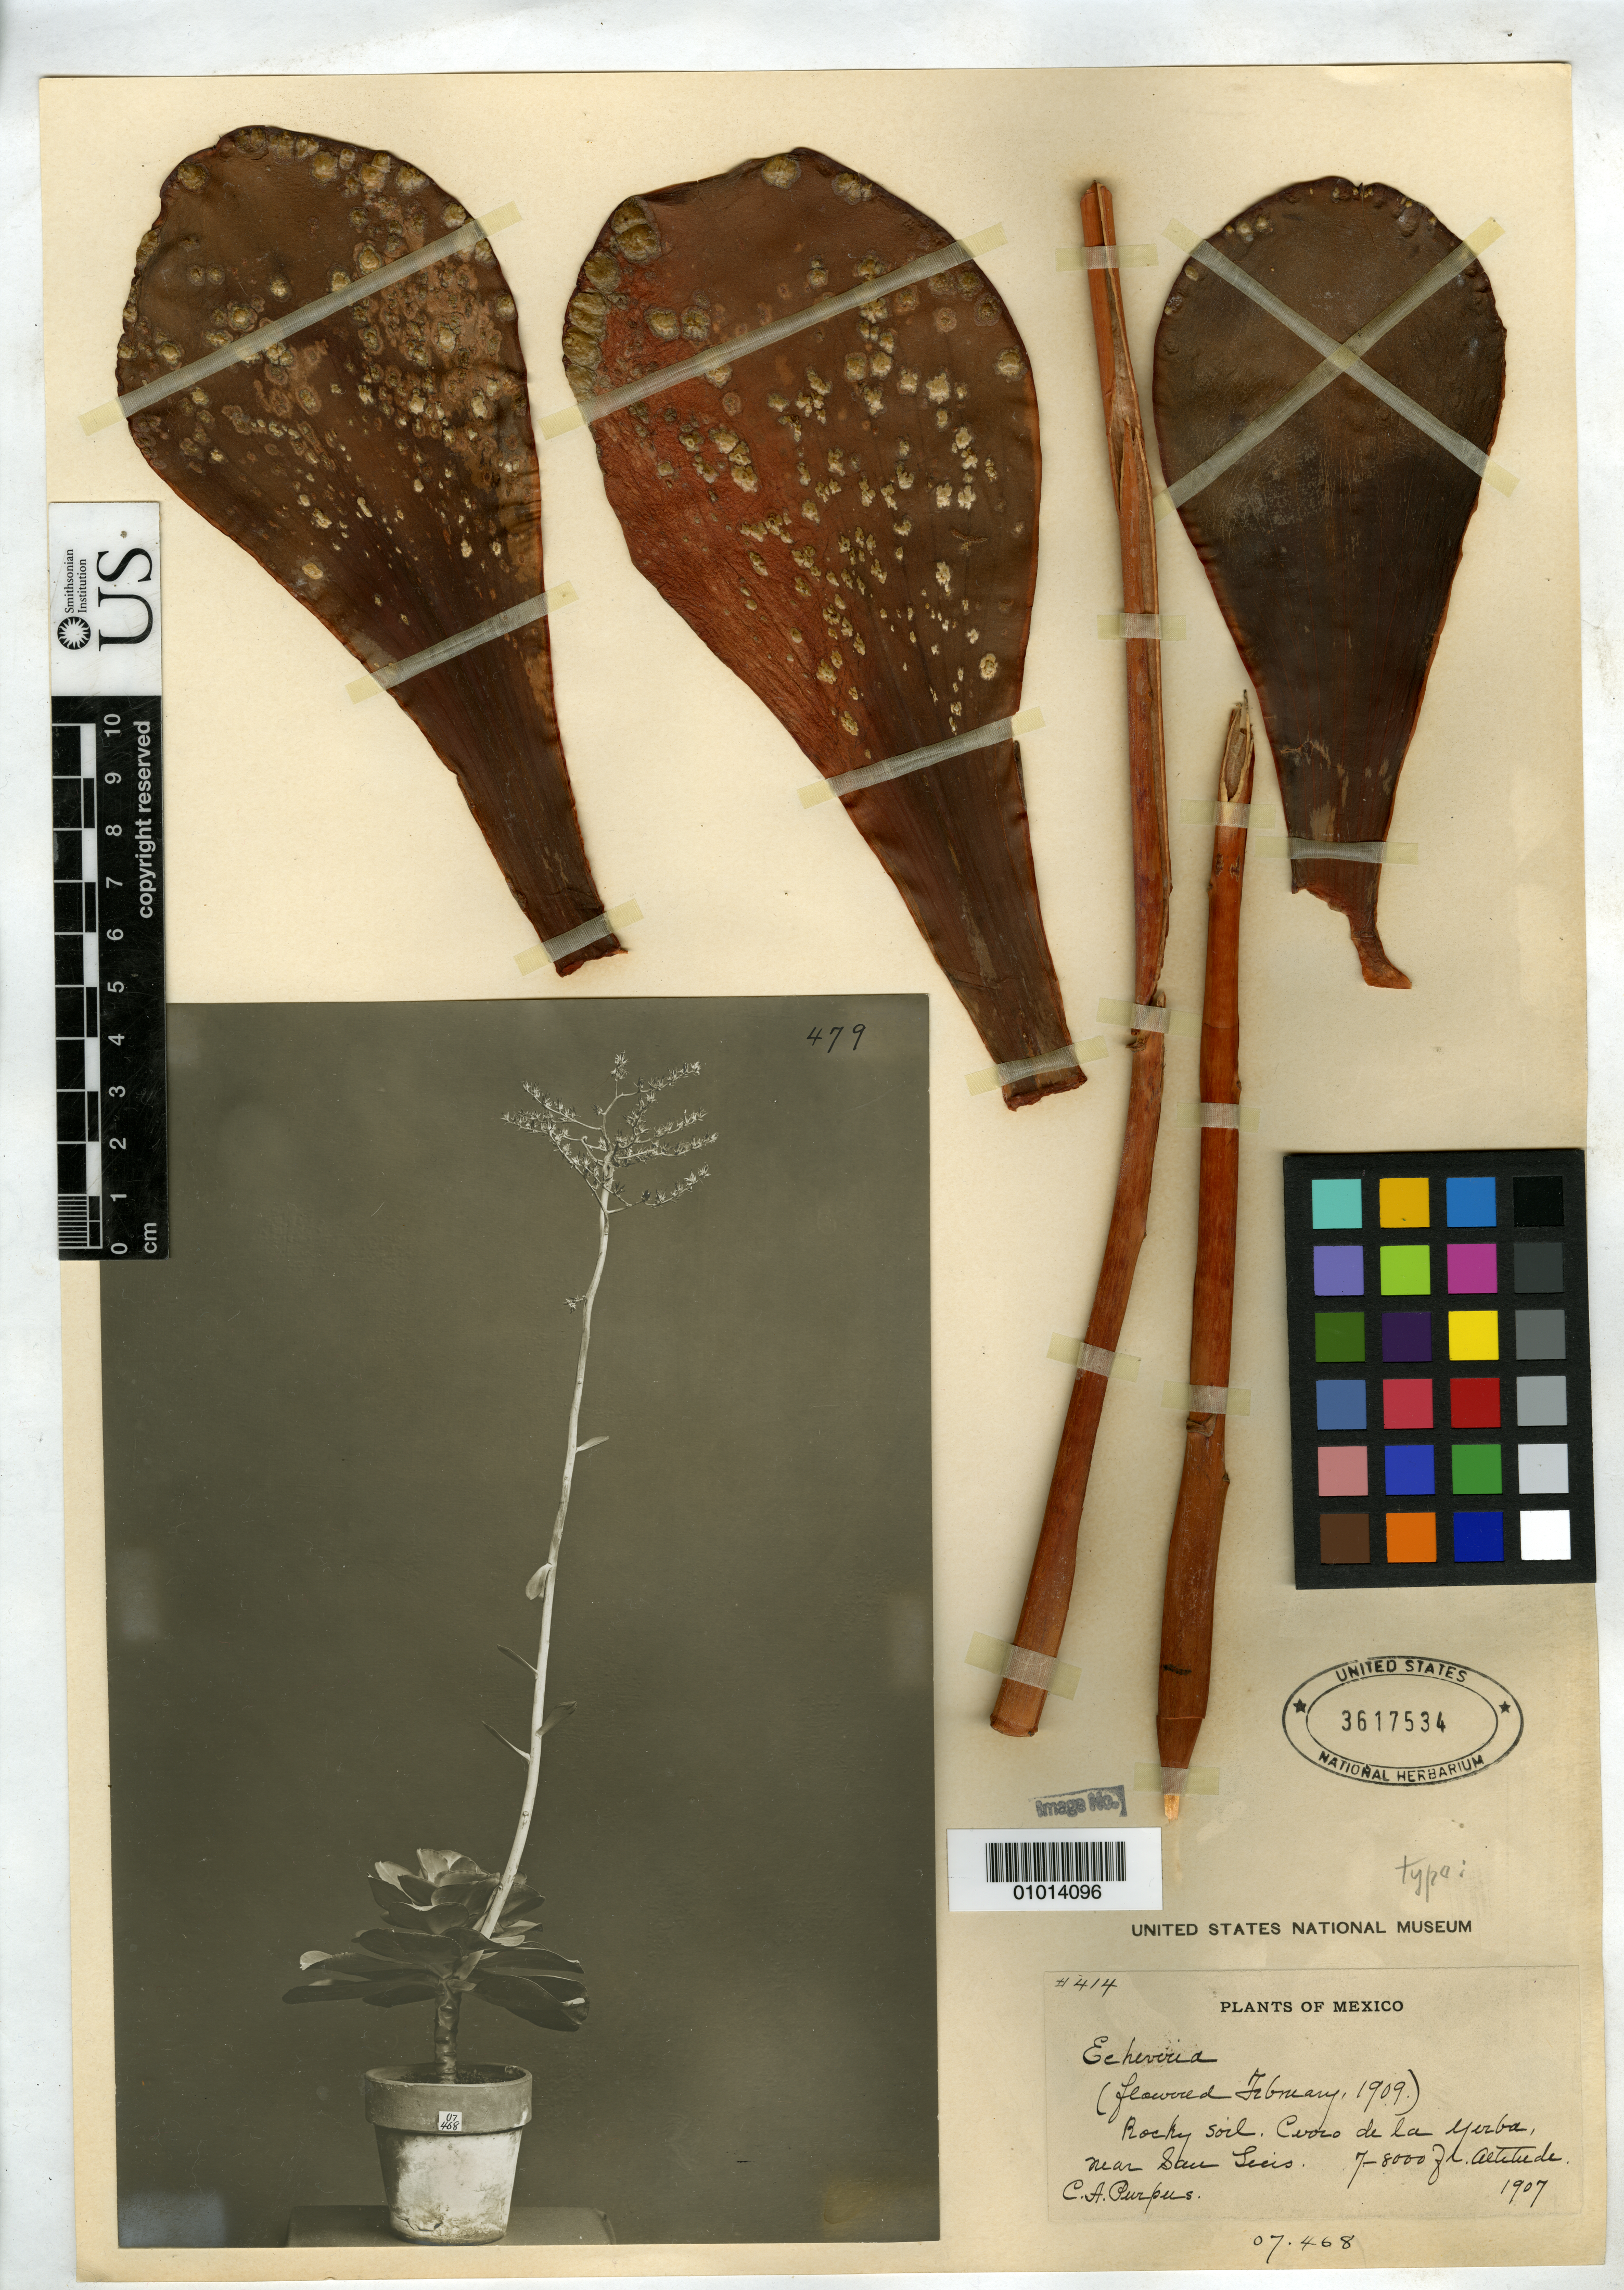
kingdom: Plantae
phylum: Tracheophyta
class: Magnoliopsida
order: Saxifragales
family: Crassulaceae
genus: Echeveria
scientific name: Echeveria gigantea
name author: Rose & Purpus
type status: Isotype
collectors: C. A. Purpus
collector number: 414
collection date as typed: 1907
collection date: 1907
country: Mexico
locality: Cerro de La Yerba near San Luis.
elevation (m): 2134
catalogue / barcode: US 3617534